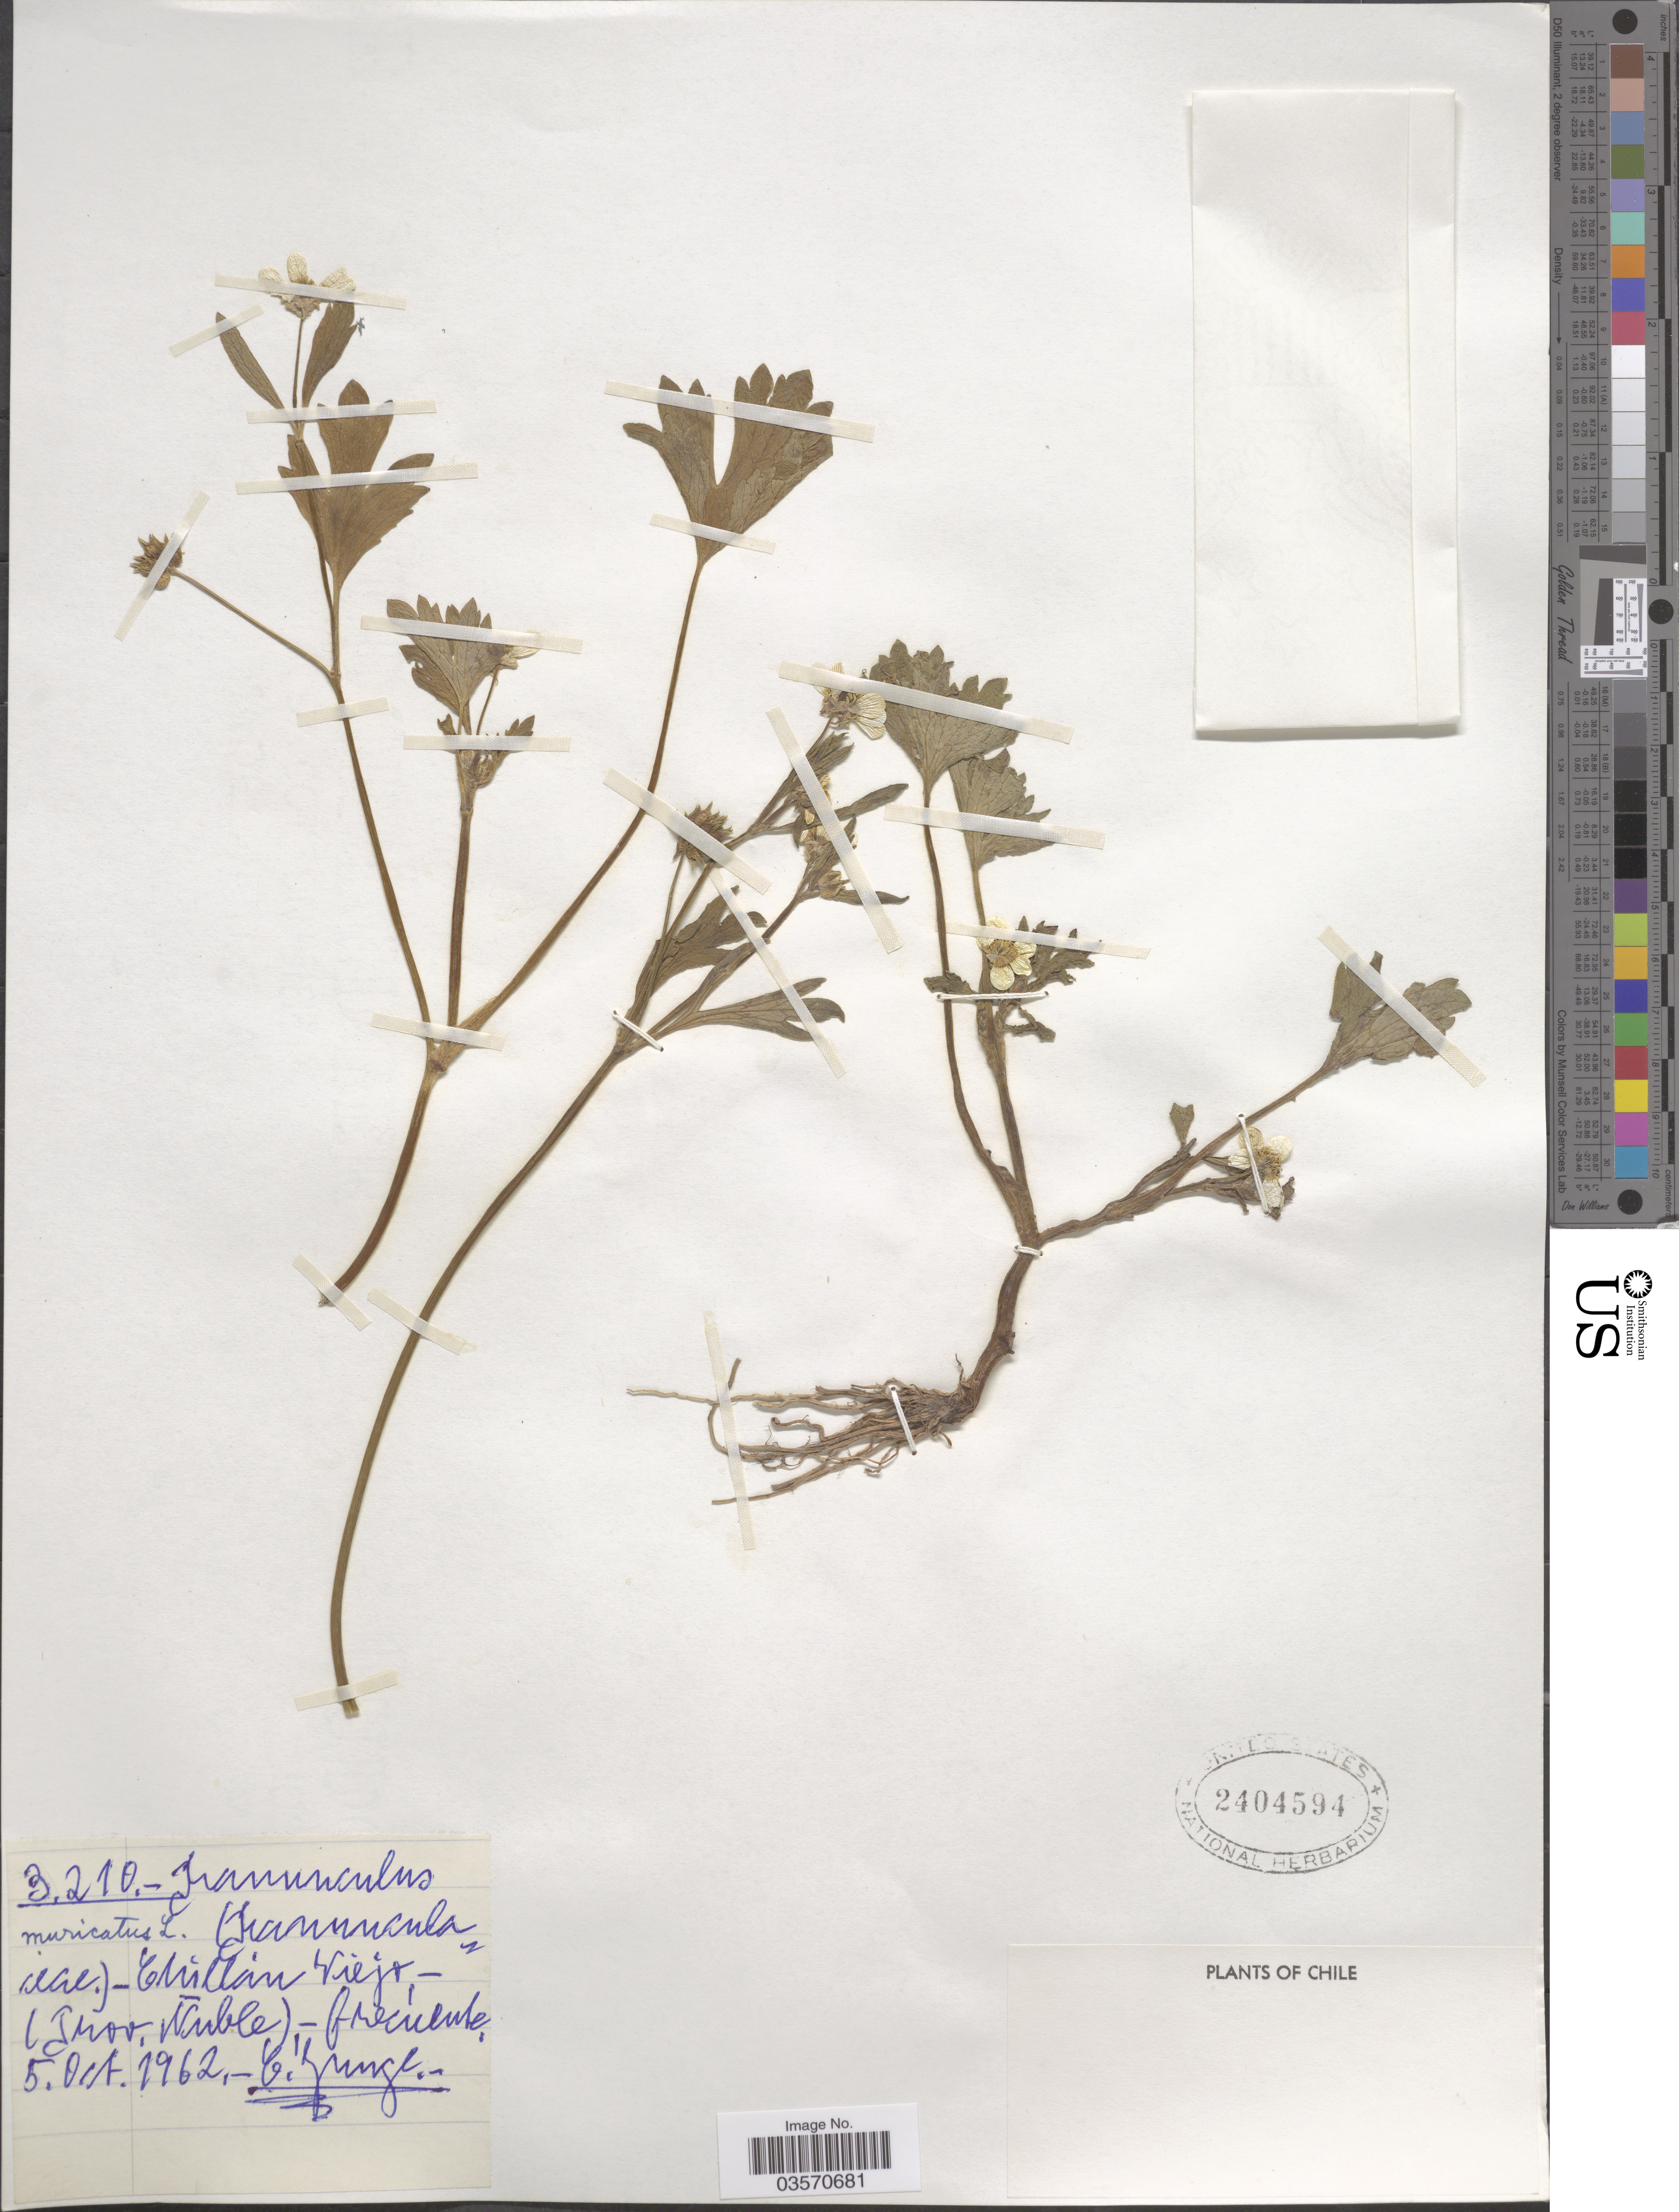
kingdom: Plantae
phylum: Tracheophyta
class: Magnoliopsida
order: Ranunculales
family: Ranunculaceae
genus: Ranunculus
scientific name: Ranunculus muricatus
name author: L.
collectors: C. Junge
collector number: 3210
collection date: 1962-10-05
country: Chile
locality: Chillan Viejo - (Prov. Ñuble).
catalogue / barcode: US 2404594